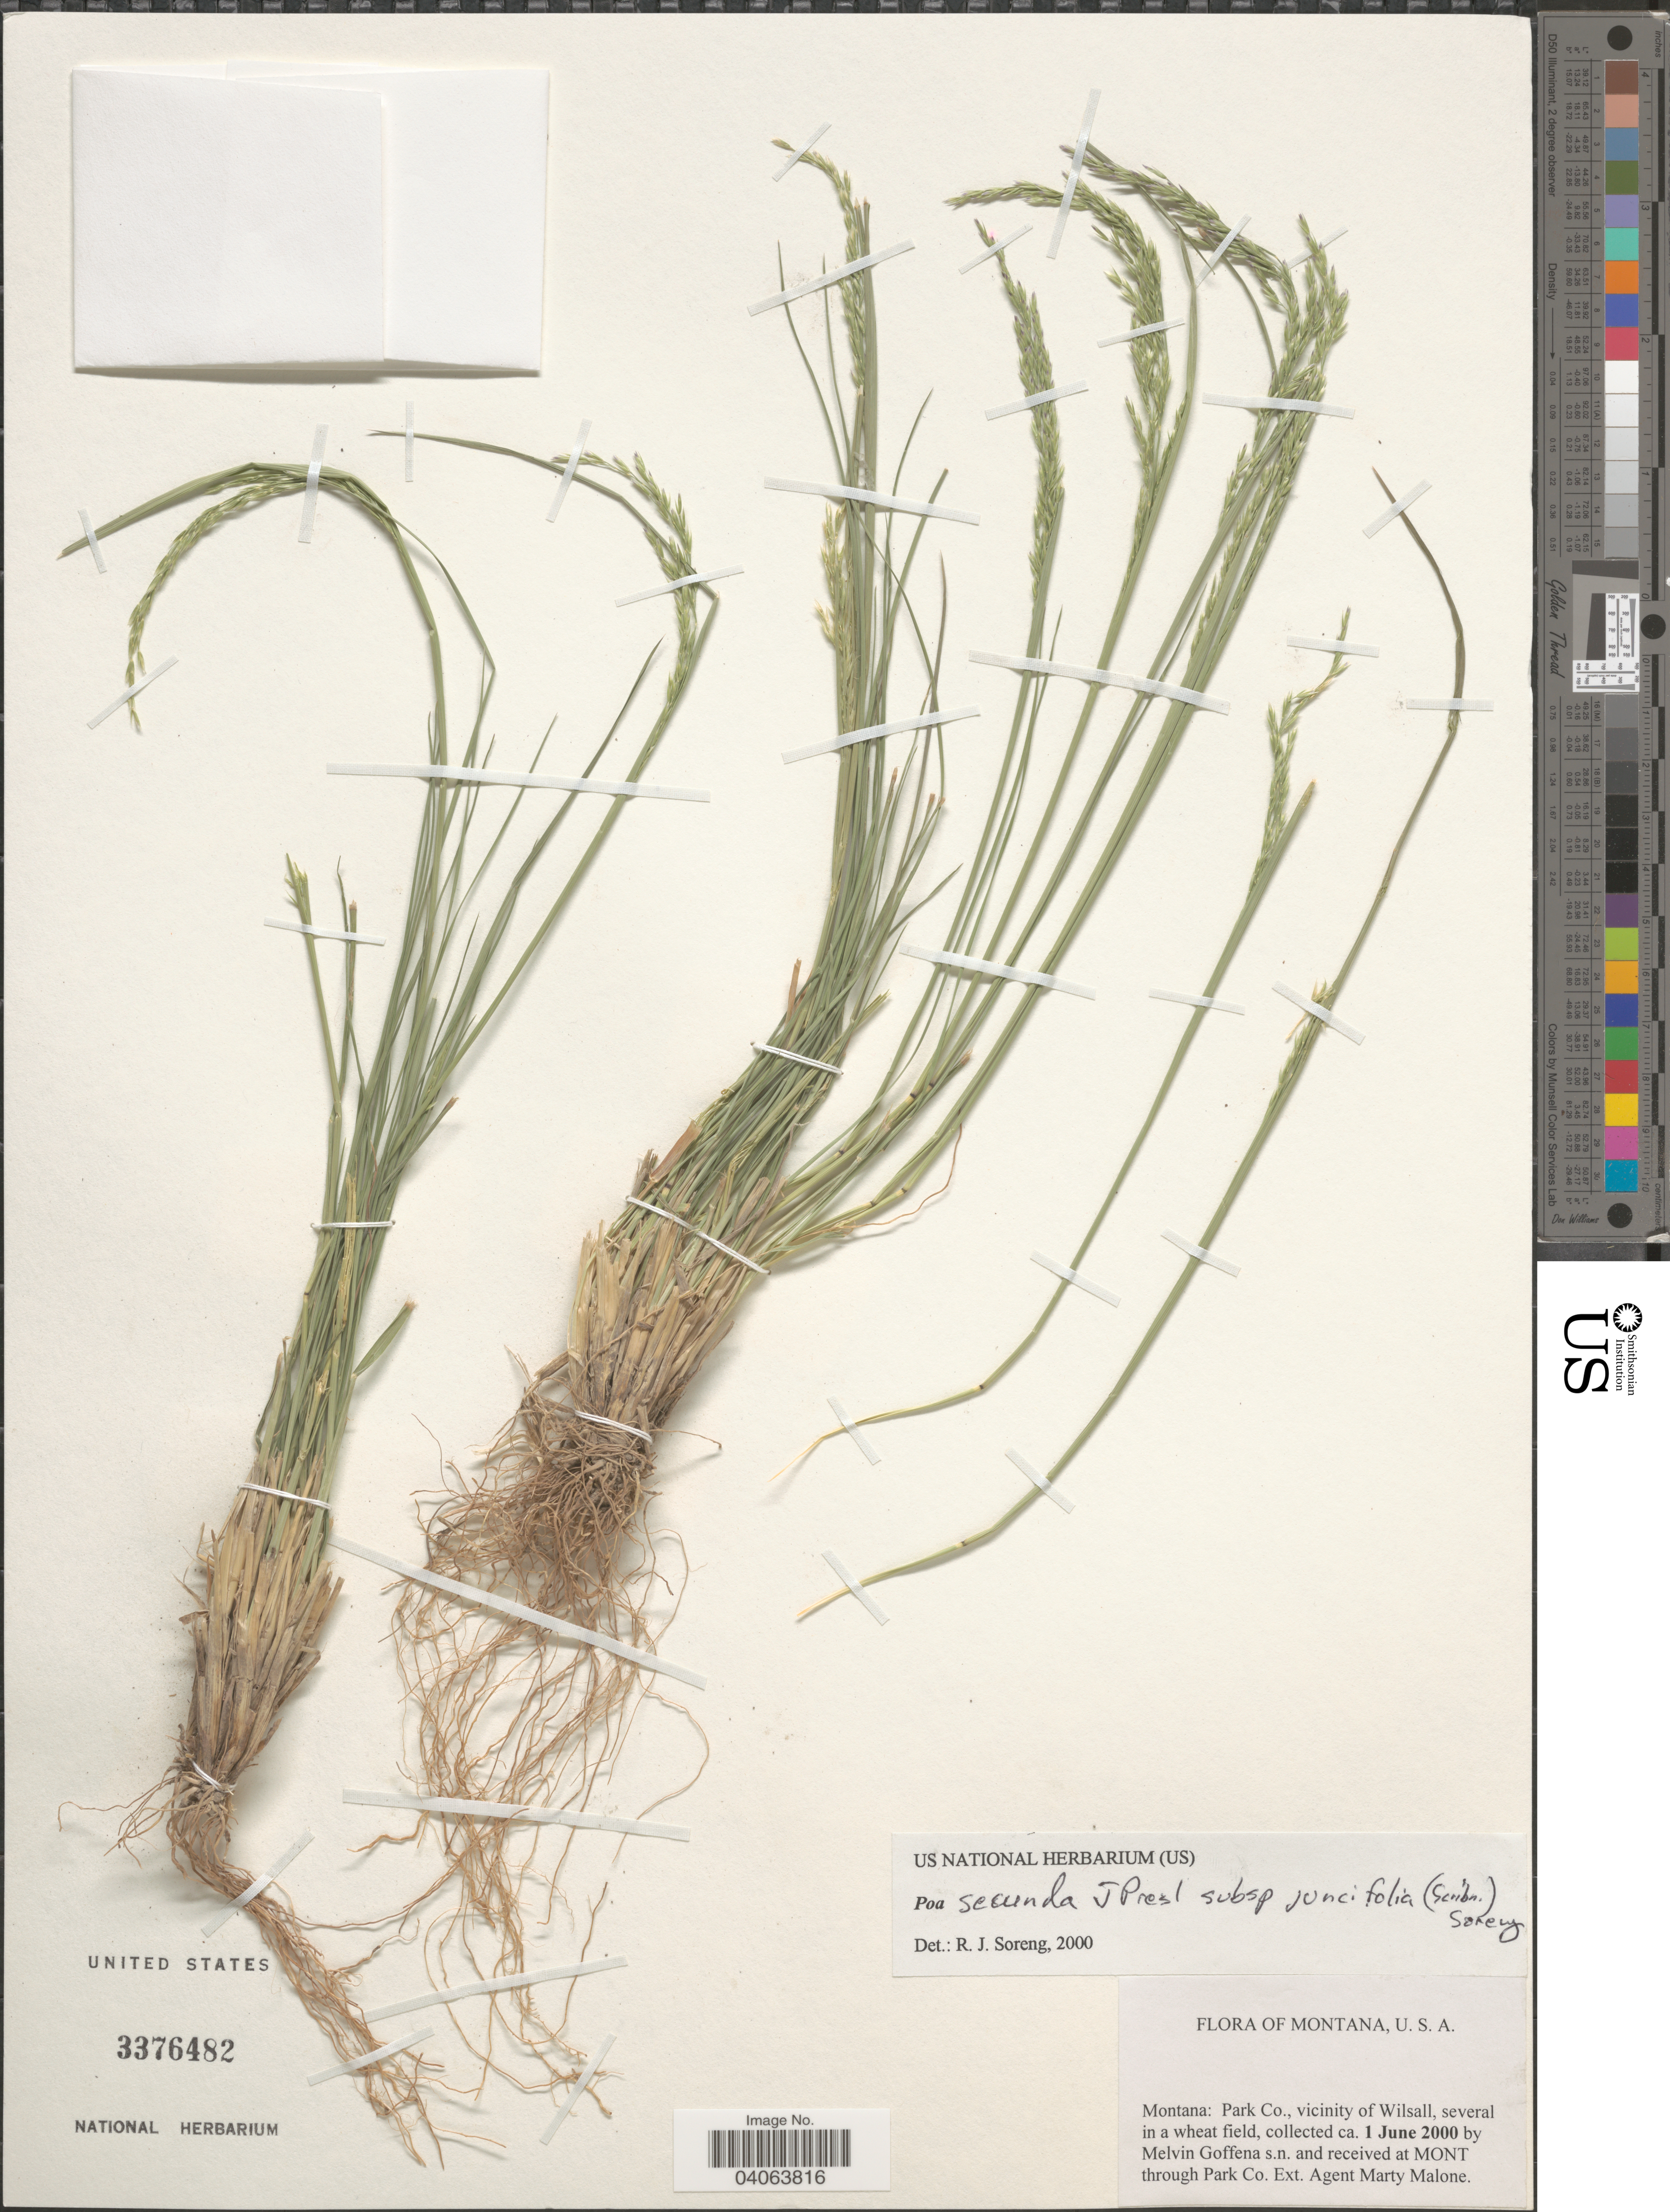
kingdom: Plantae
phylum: Tracheophyta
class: Liliopsida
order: Poales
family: Poaceae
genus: Poa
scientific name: Poa secunda subsp. juncifolia var. juncifolia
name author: (Scribn.) Soreng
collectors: M. Goffena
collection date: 2000-06-01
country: United States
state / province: Montana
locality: Park Co., vicinity of Wilsall, several in a wheat field.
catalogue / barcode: US 3376482